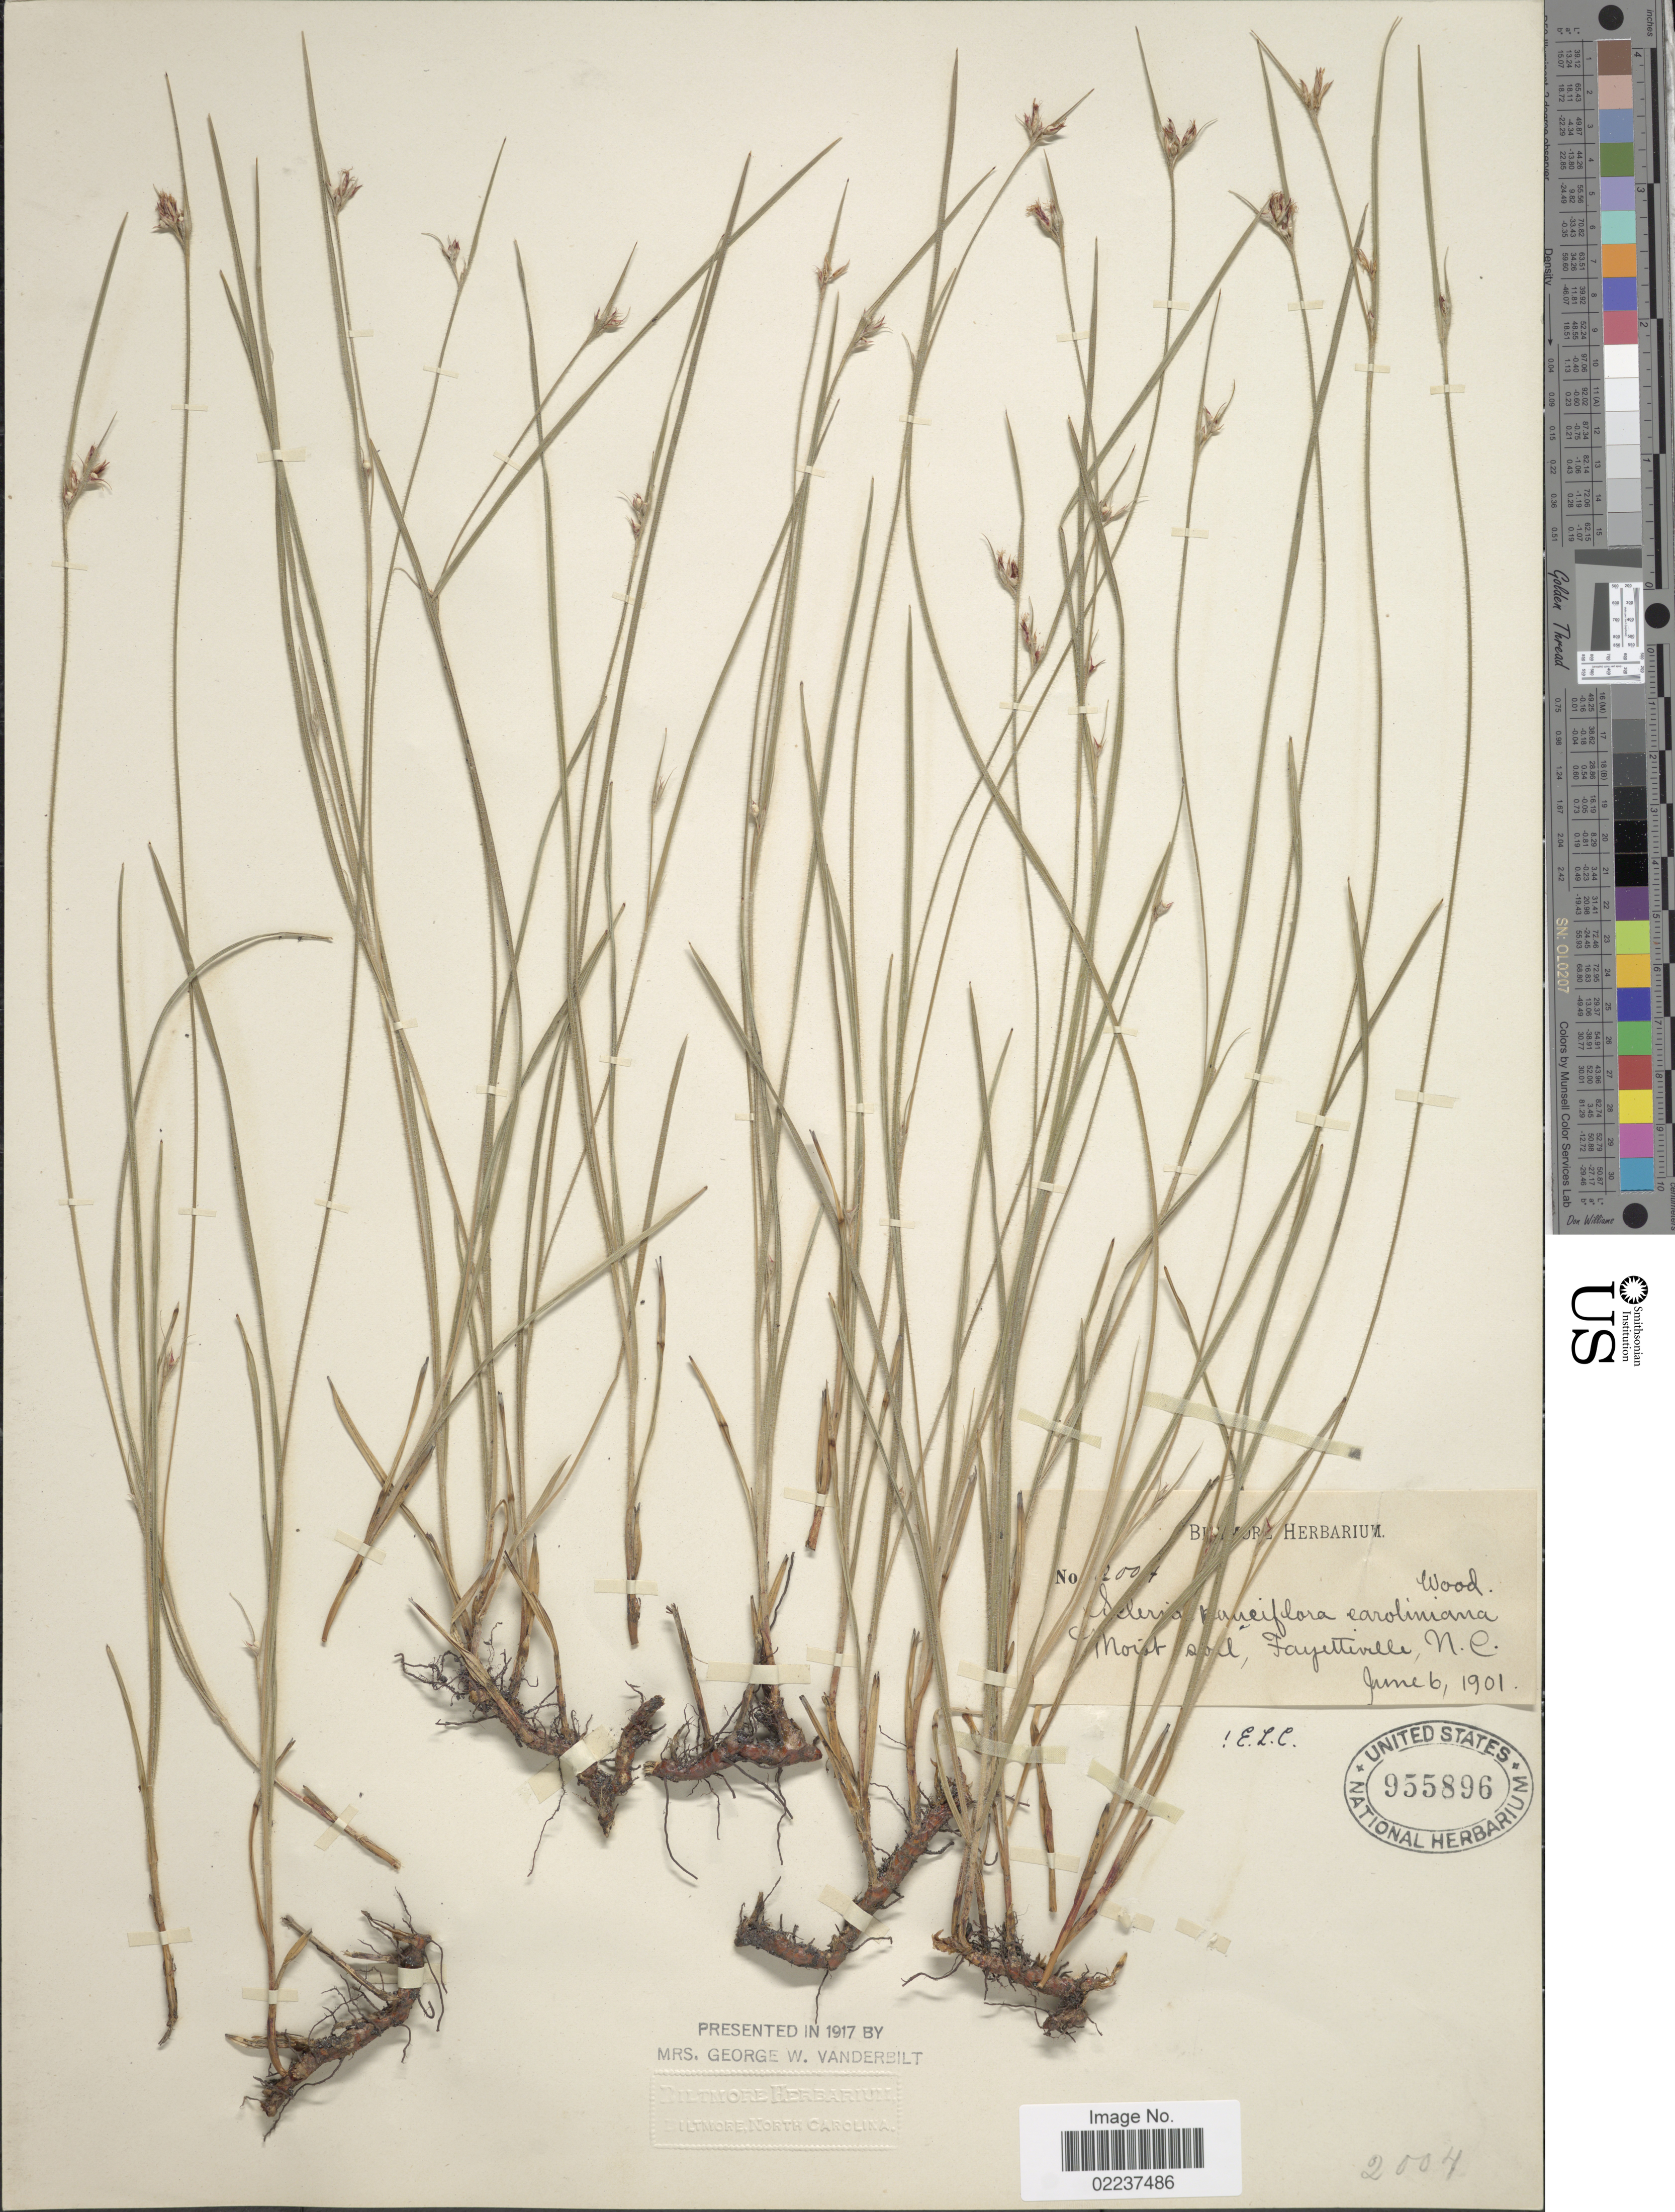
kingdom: Plantae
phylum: Tracheophyta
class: Liliopsida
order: Poales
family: Cyperaceae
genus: Scleria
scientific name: Scleria pauciflora var. caroliniana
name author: (Willd.) Alph. Wood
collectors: ex herb. Biltmore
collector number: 2004*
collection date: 1901-06-06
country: United States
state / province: North Carolina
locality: Fayetteville, N.C.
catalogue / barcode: US 955896